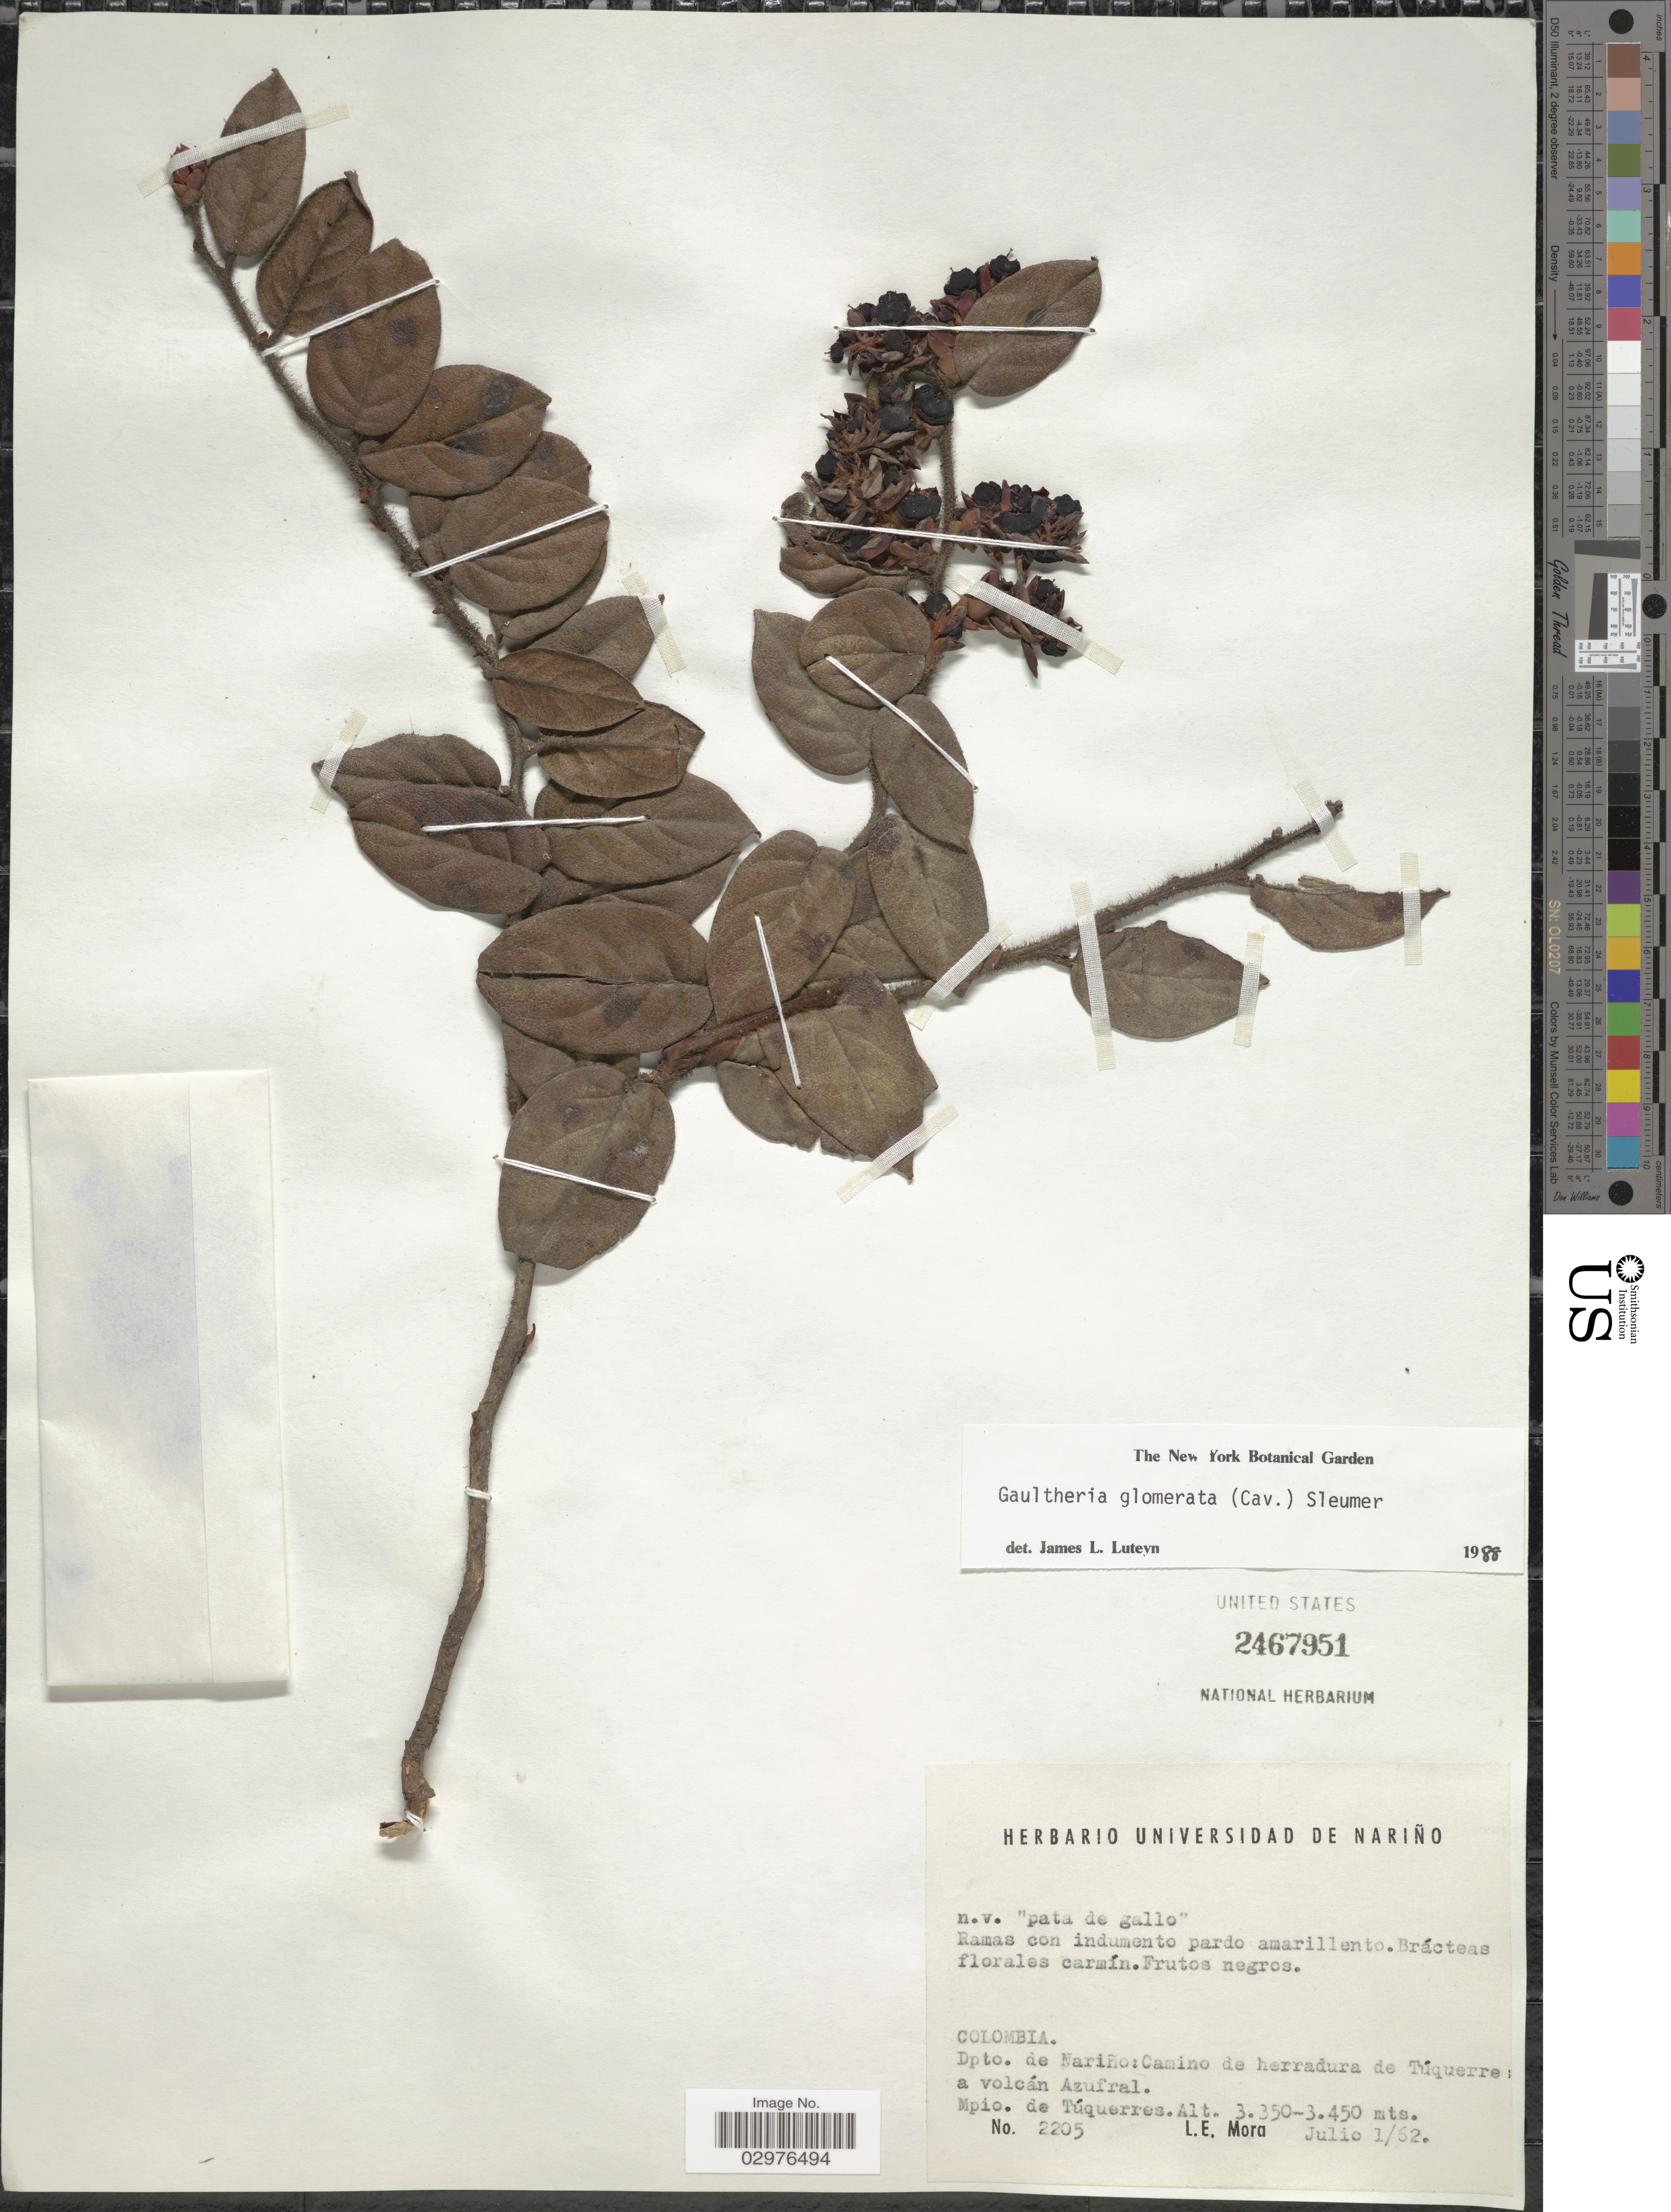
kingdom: Plantae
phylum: Tracheophyta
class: Magnoliopsida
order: Ericales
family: Ericaceae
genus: Gaultheria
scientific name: Gaultheria glomerata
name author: (Cav.) Sleumer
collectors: L. Mora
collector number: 2205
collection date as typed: Transcribed d/m/y: 1/7/62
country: Colombia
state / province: Nariño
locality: Dpto. de Nariño: Camino de herradura de Túquerre a volcán Azufral. Mpio. de Túquerres.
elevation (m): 3350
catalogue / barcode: US 2467951